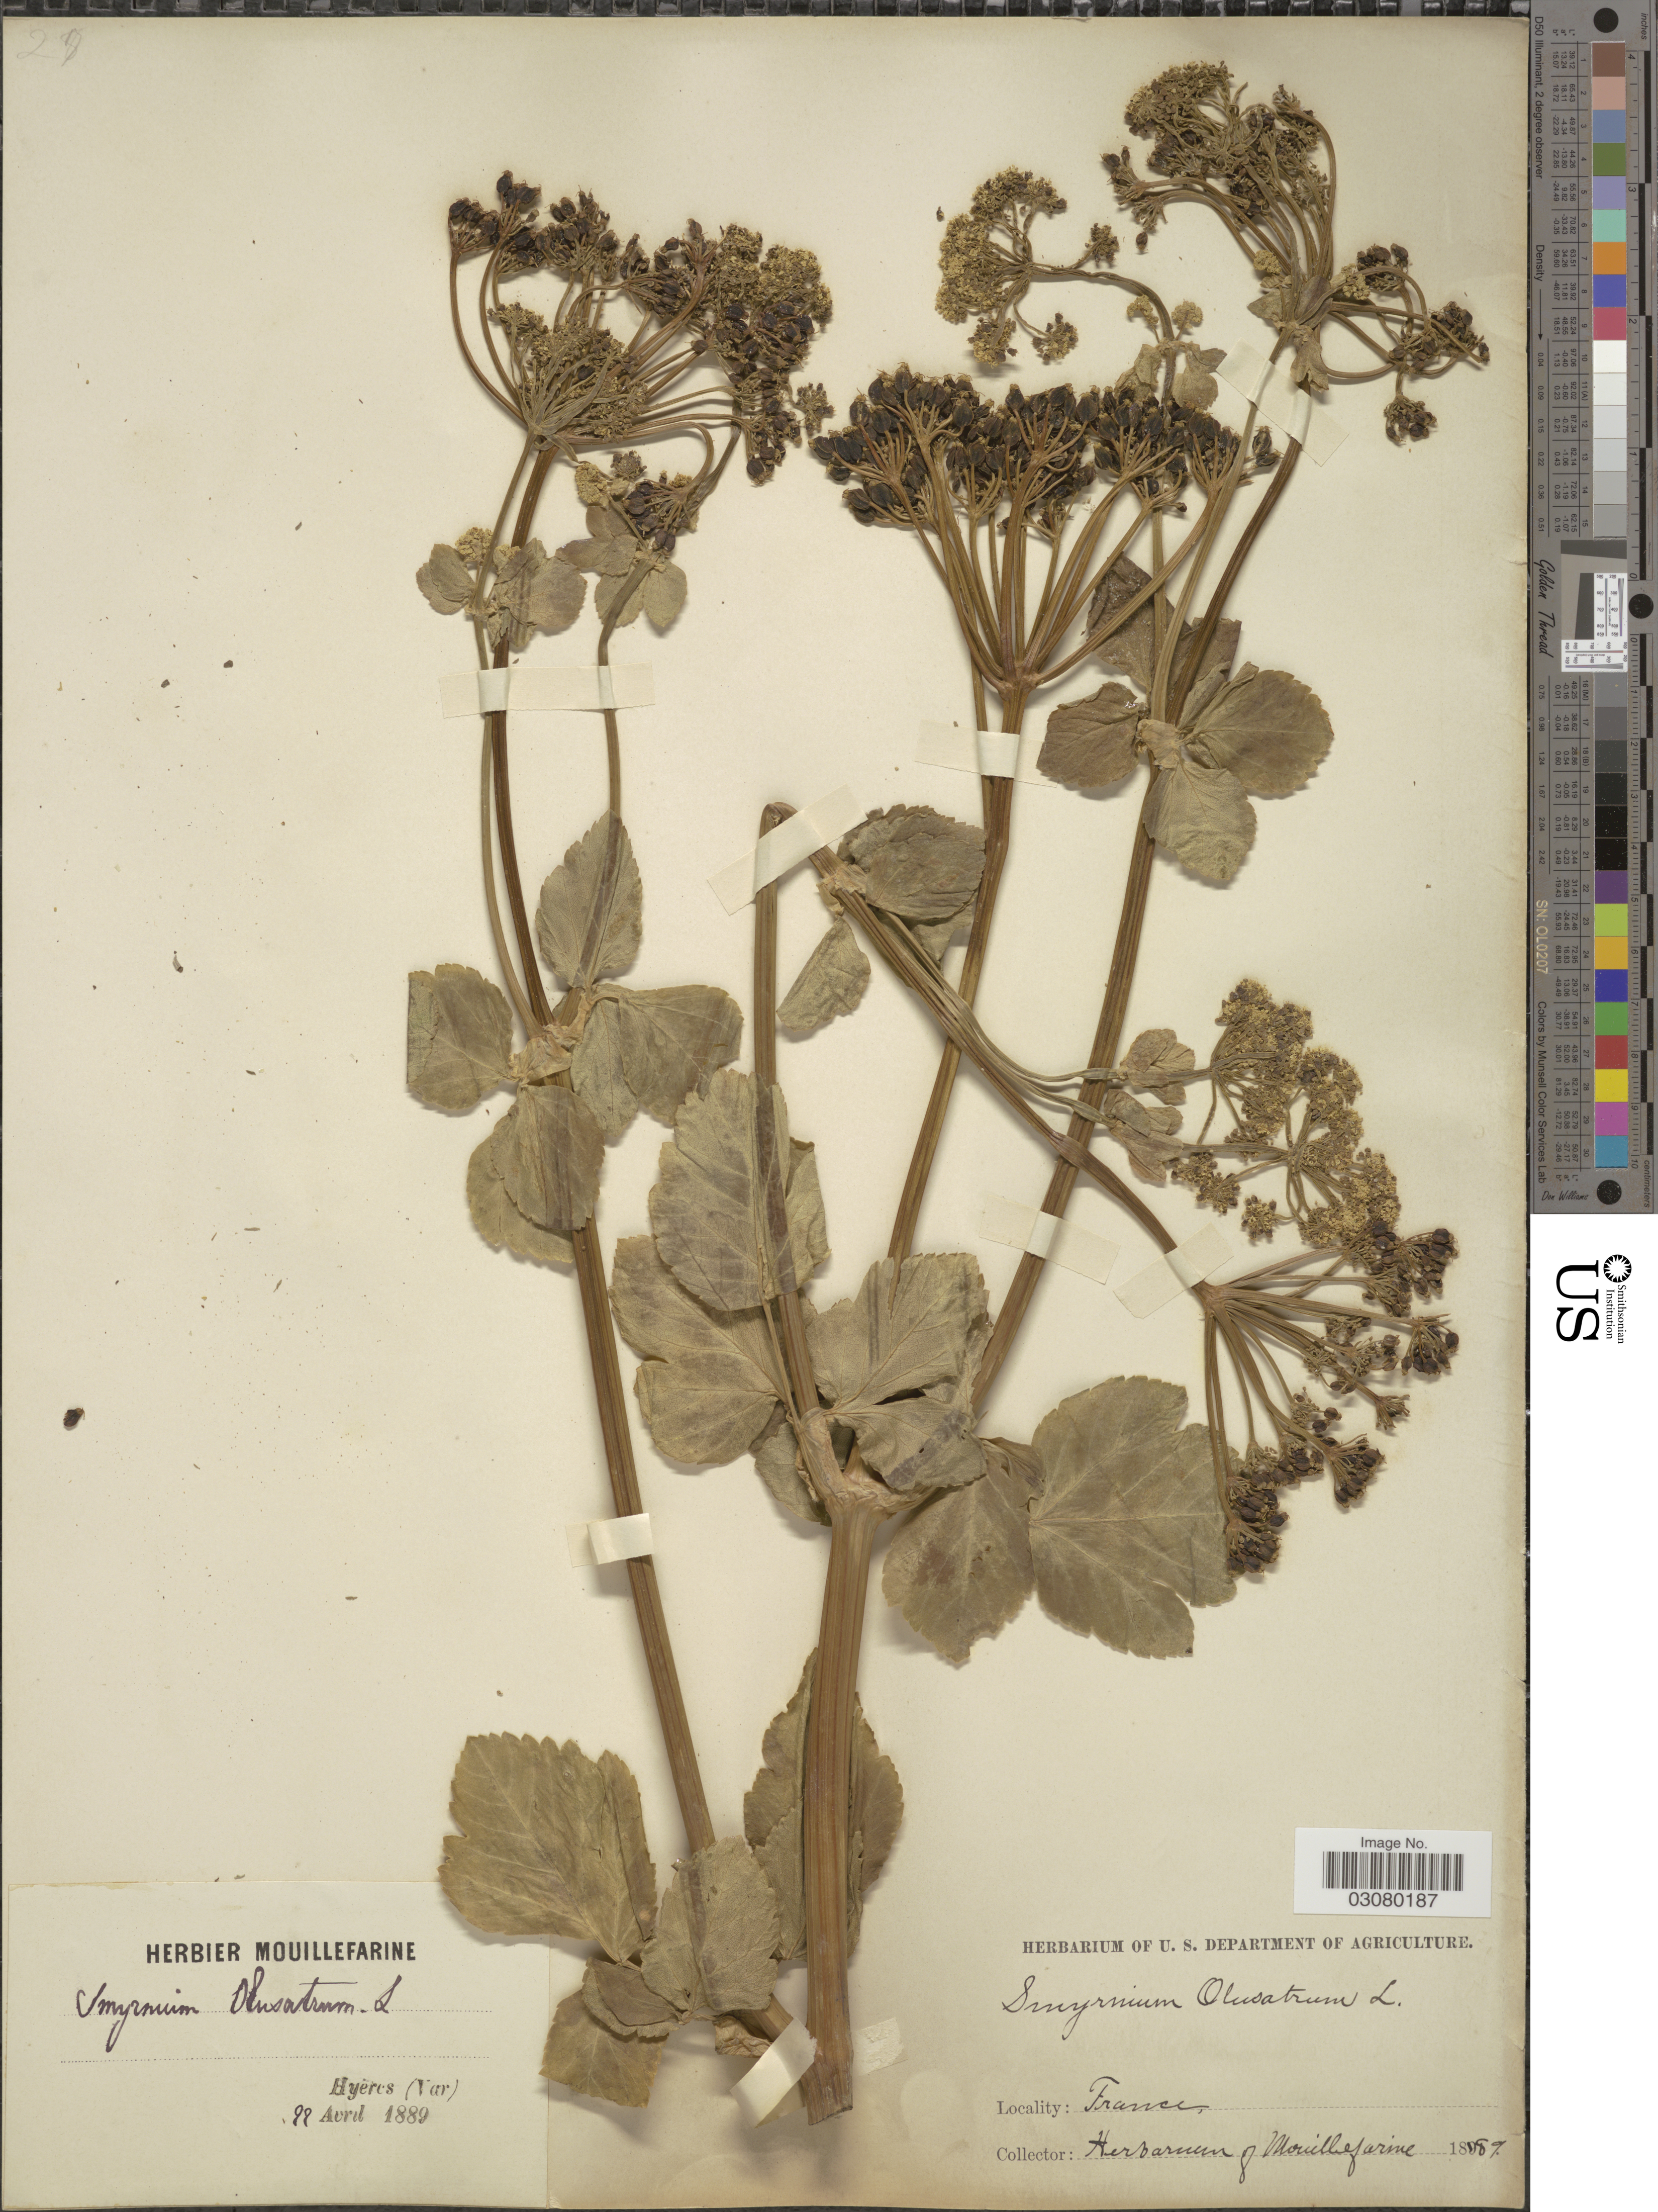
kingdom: Plantae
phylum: Tracheophyta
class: Magnoliopsida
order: Apiales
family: Apiaceae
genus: Smyrnium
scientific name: Smyrnium olusatrum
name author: L.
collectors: ex herb. Mouillefarine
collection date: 1889-04-22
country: France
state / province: Provence-Alpes-Côte d'Azur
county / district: Var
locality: Hyéres (Var).